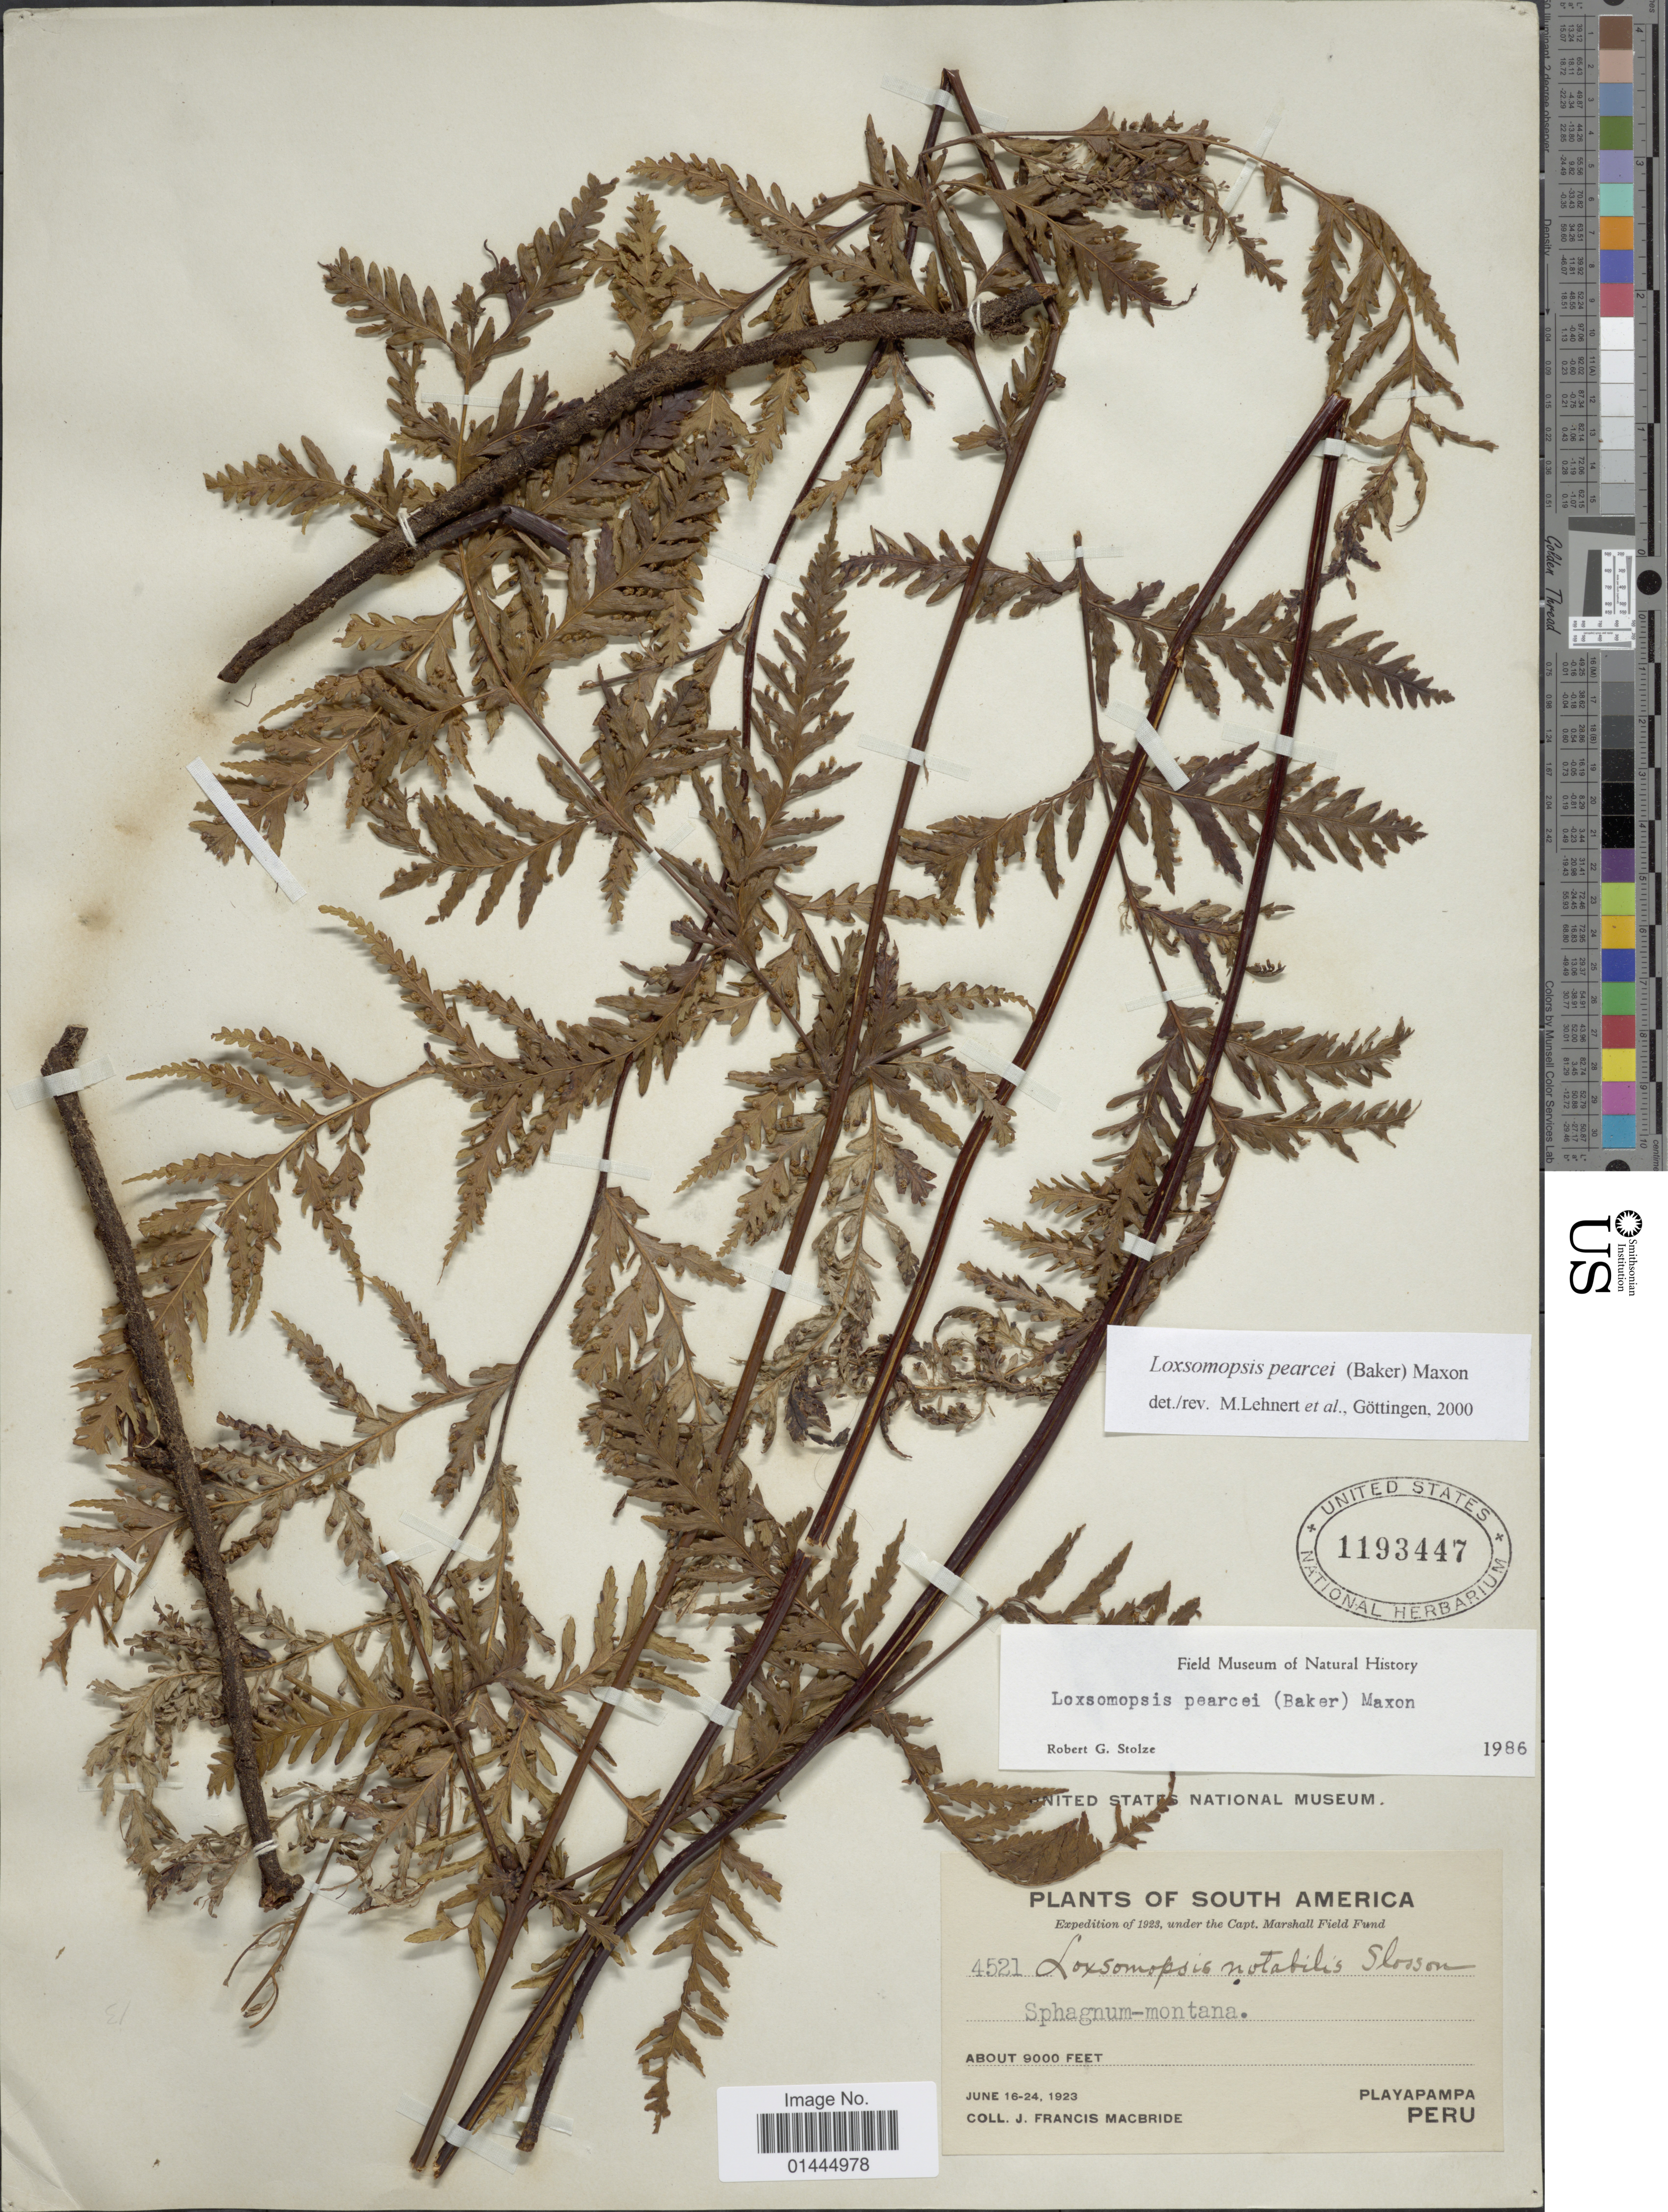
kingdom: Plantae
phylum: Tracheophyta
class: Polypodiopsida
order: Cyatheales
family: Loxsomataceae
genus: Loxsomopsis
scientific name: Loxsomopsis pearcei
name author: (Baker) Maxon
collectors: J. F. Macbride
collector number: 4521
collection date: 1923-06-16/1923-06-24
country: Peru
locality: Playapampa.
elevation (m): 2743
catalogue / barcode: US 1193447